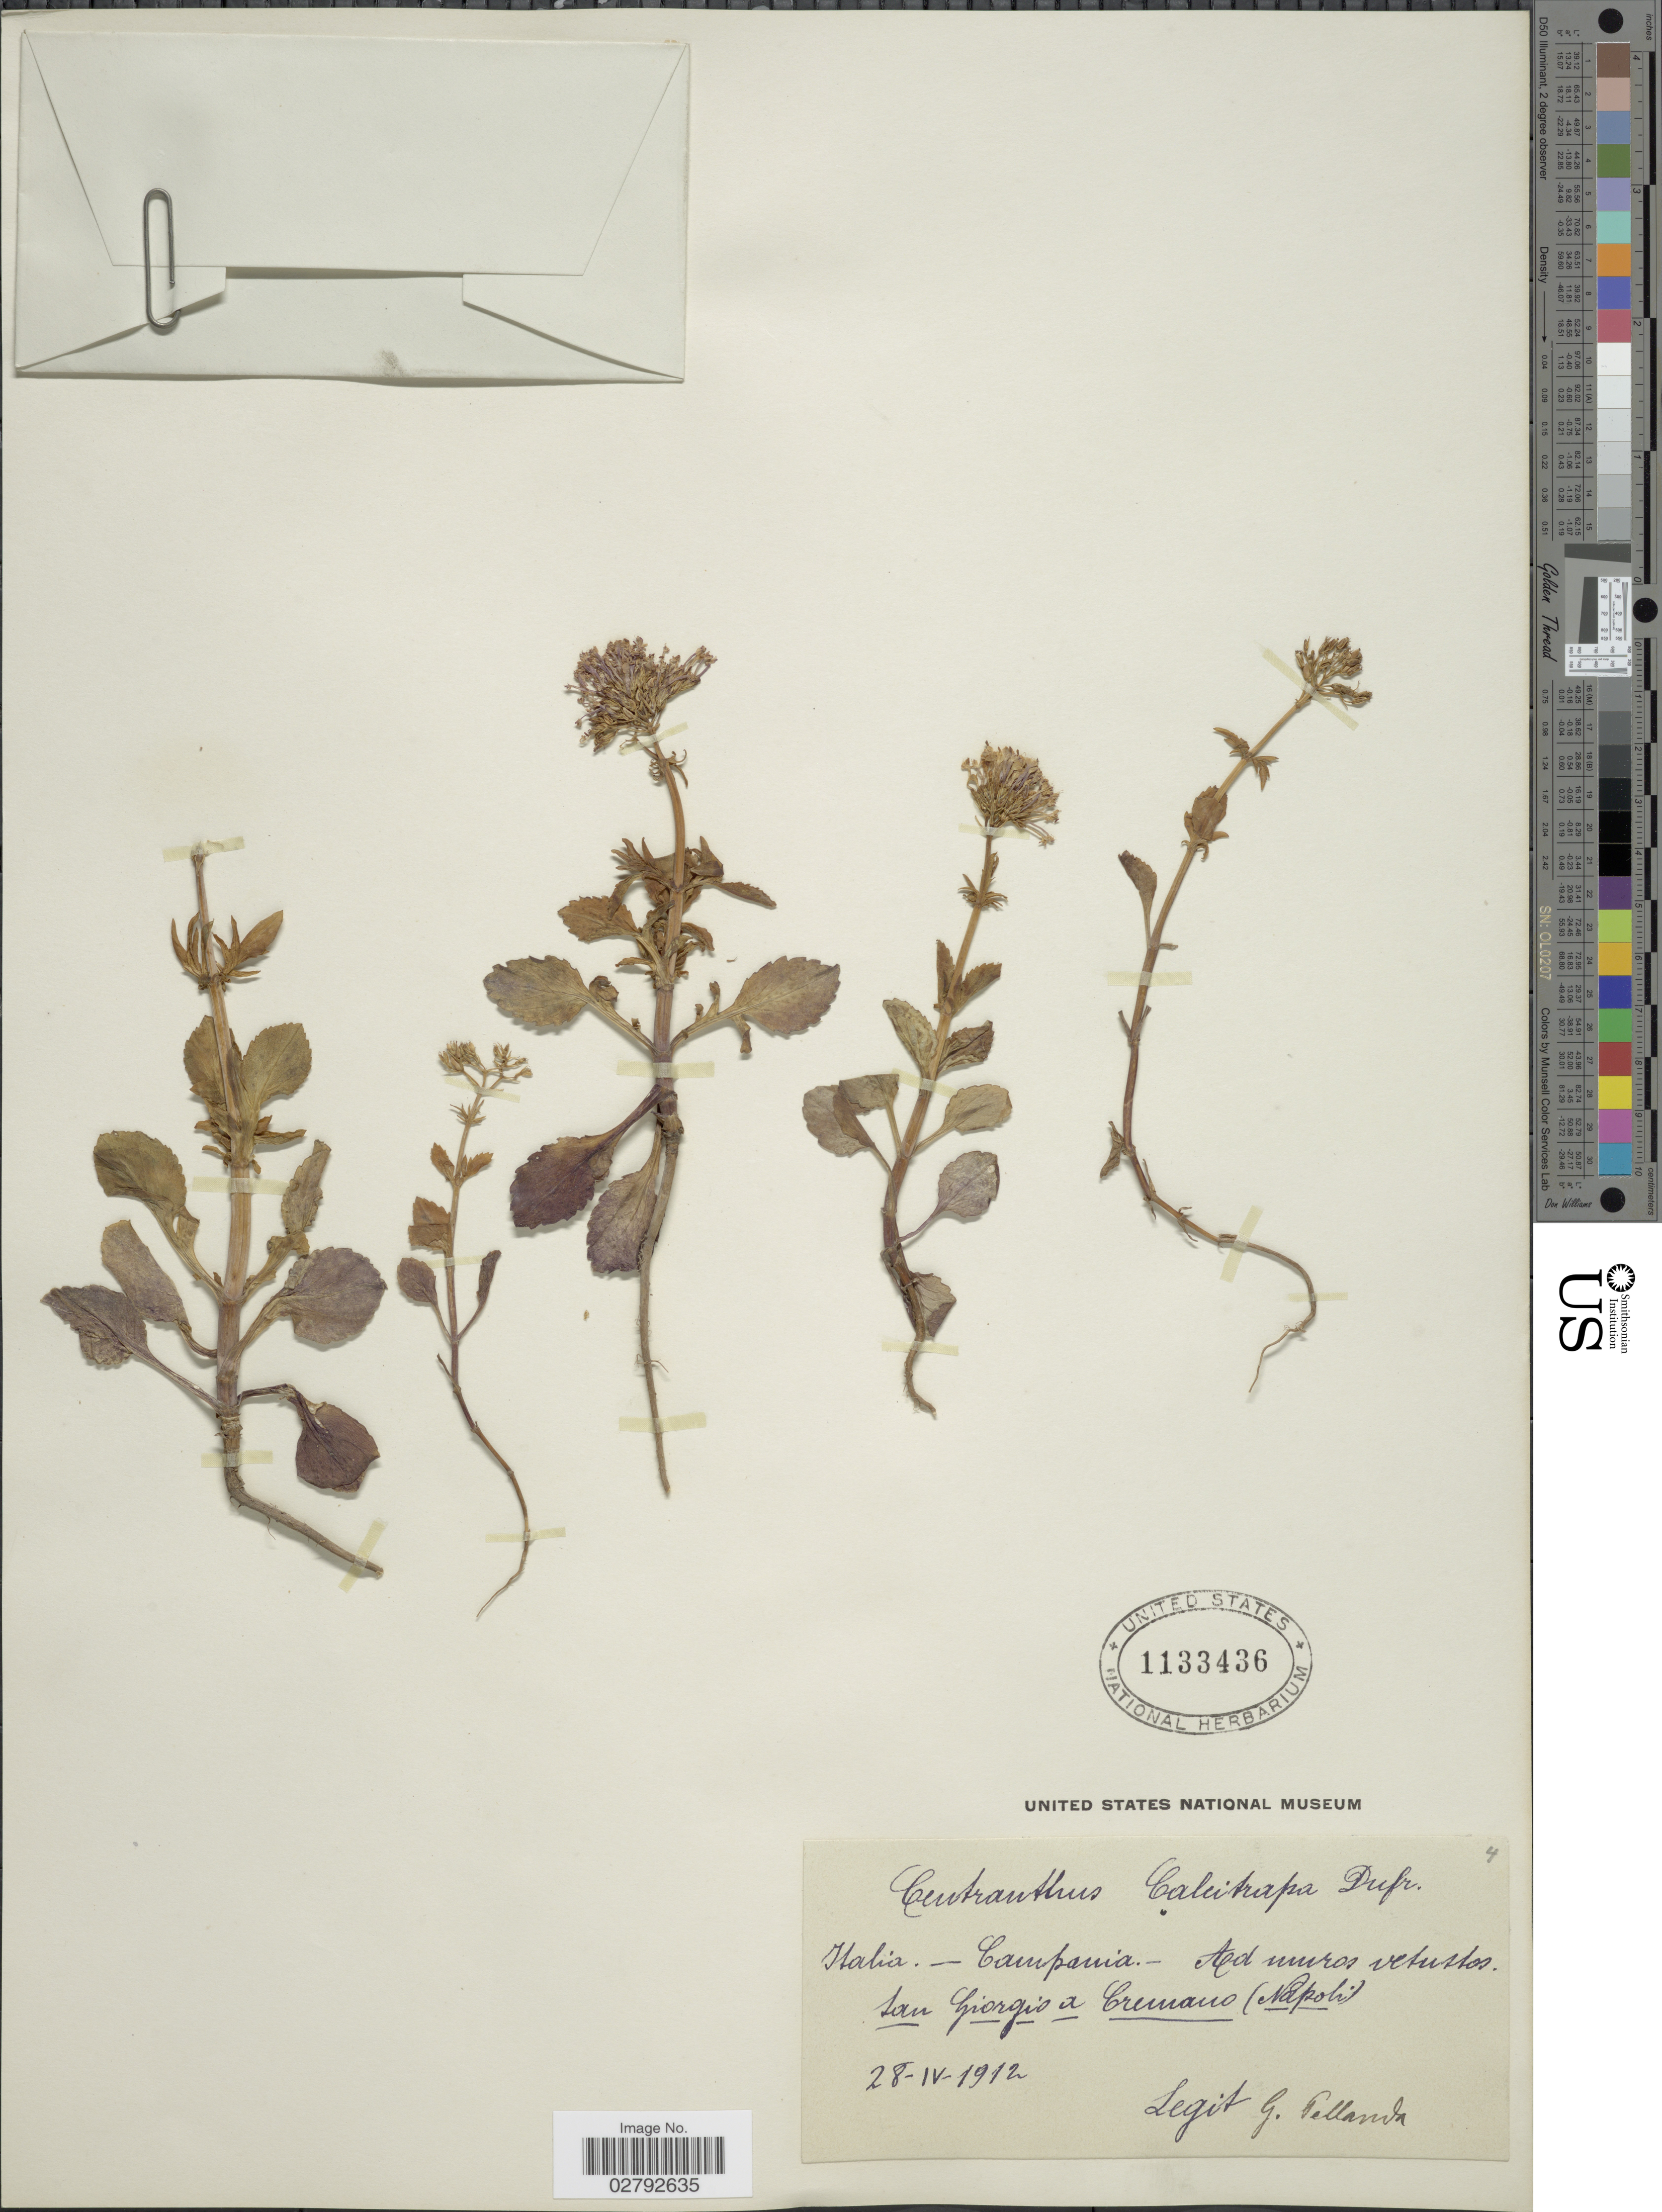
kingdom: Plantae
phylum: Tracheophyta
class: Magnoliopsida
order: Dipsacales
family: Caprifoliaceae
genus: Centranthus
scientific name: Centranthus calcitrapa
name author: DC.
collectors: G. Pellanda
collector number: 4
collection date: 1912-04-28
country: Italy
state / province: Campania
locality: Ad muros vetustos. San Giorgio a Cremano (Napoli)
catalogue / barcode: US 1133436